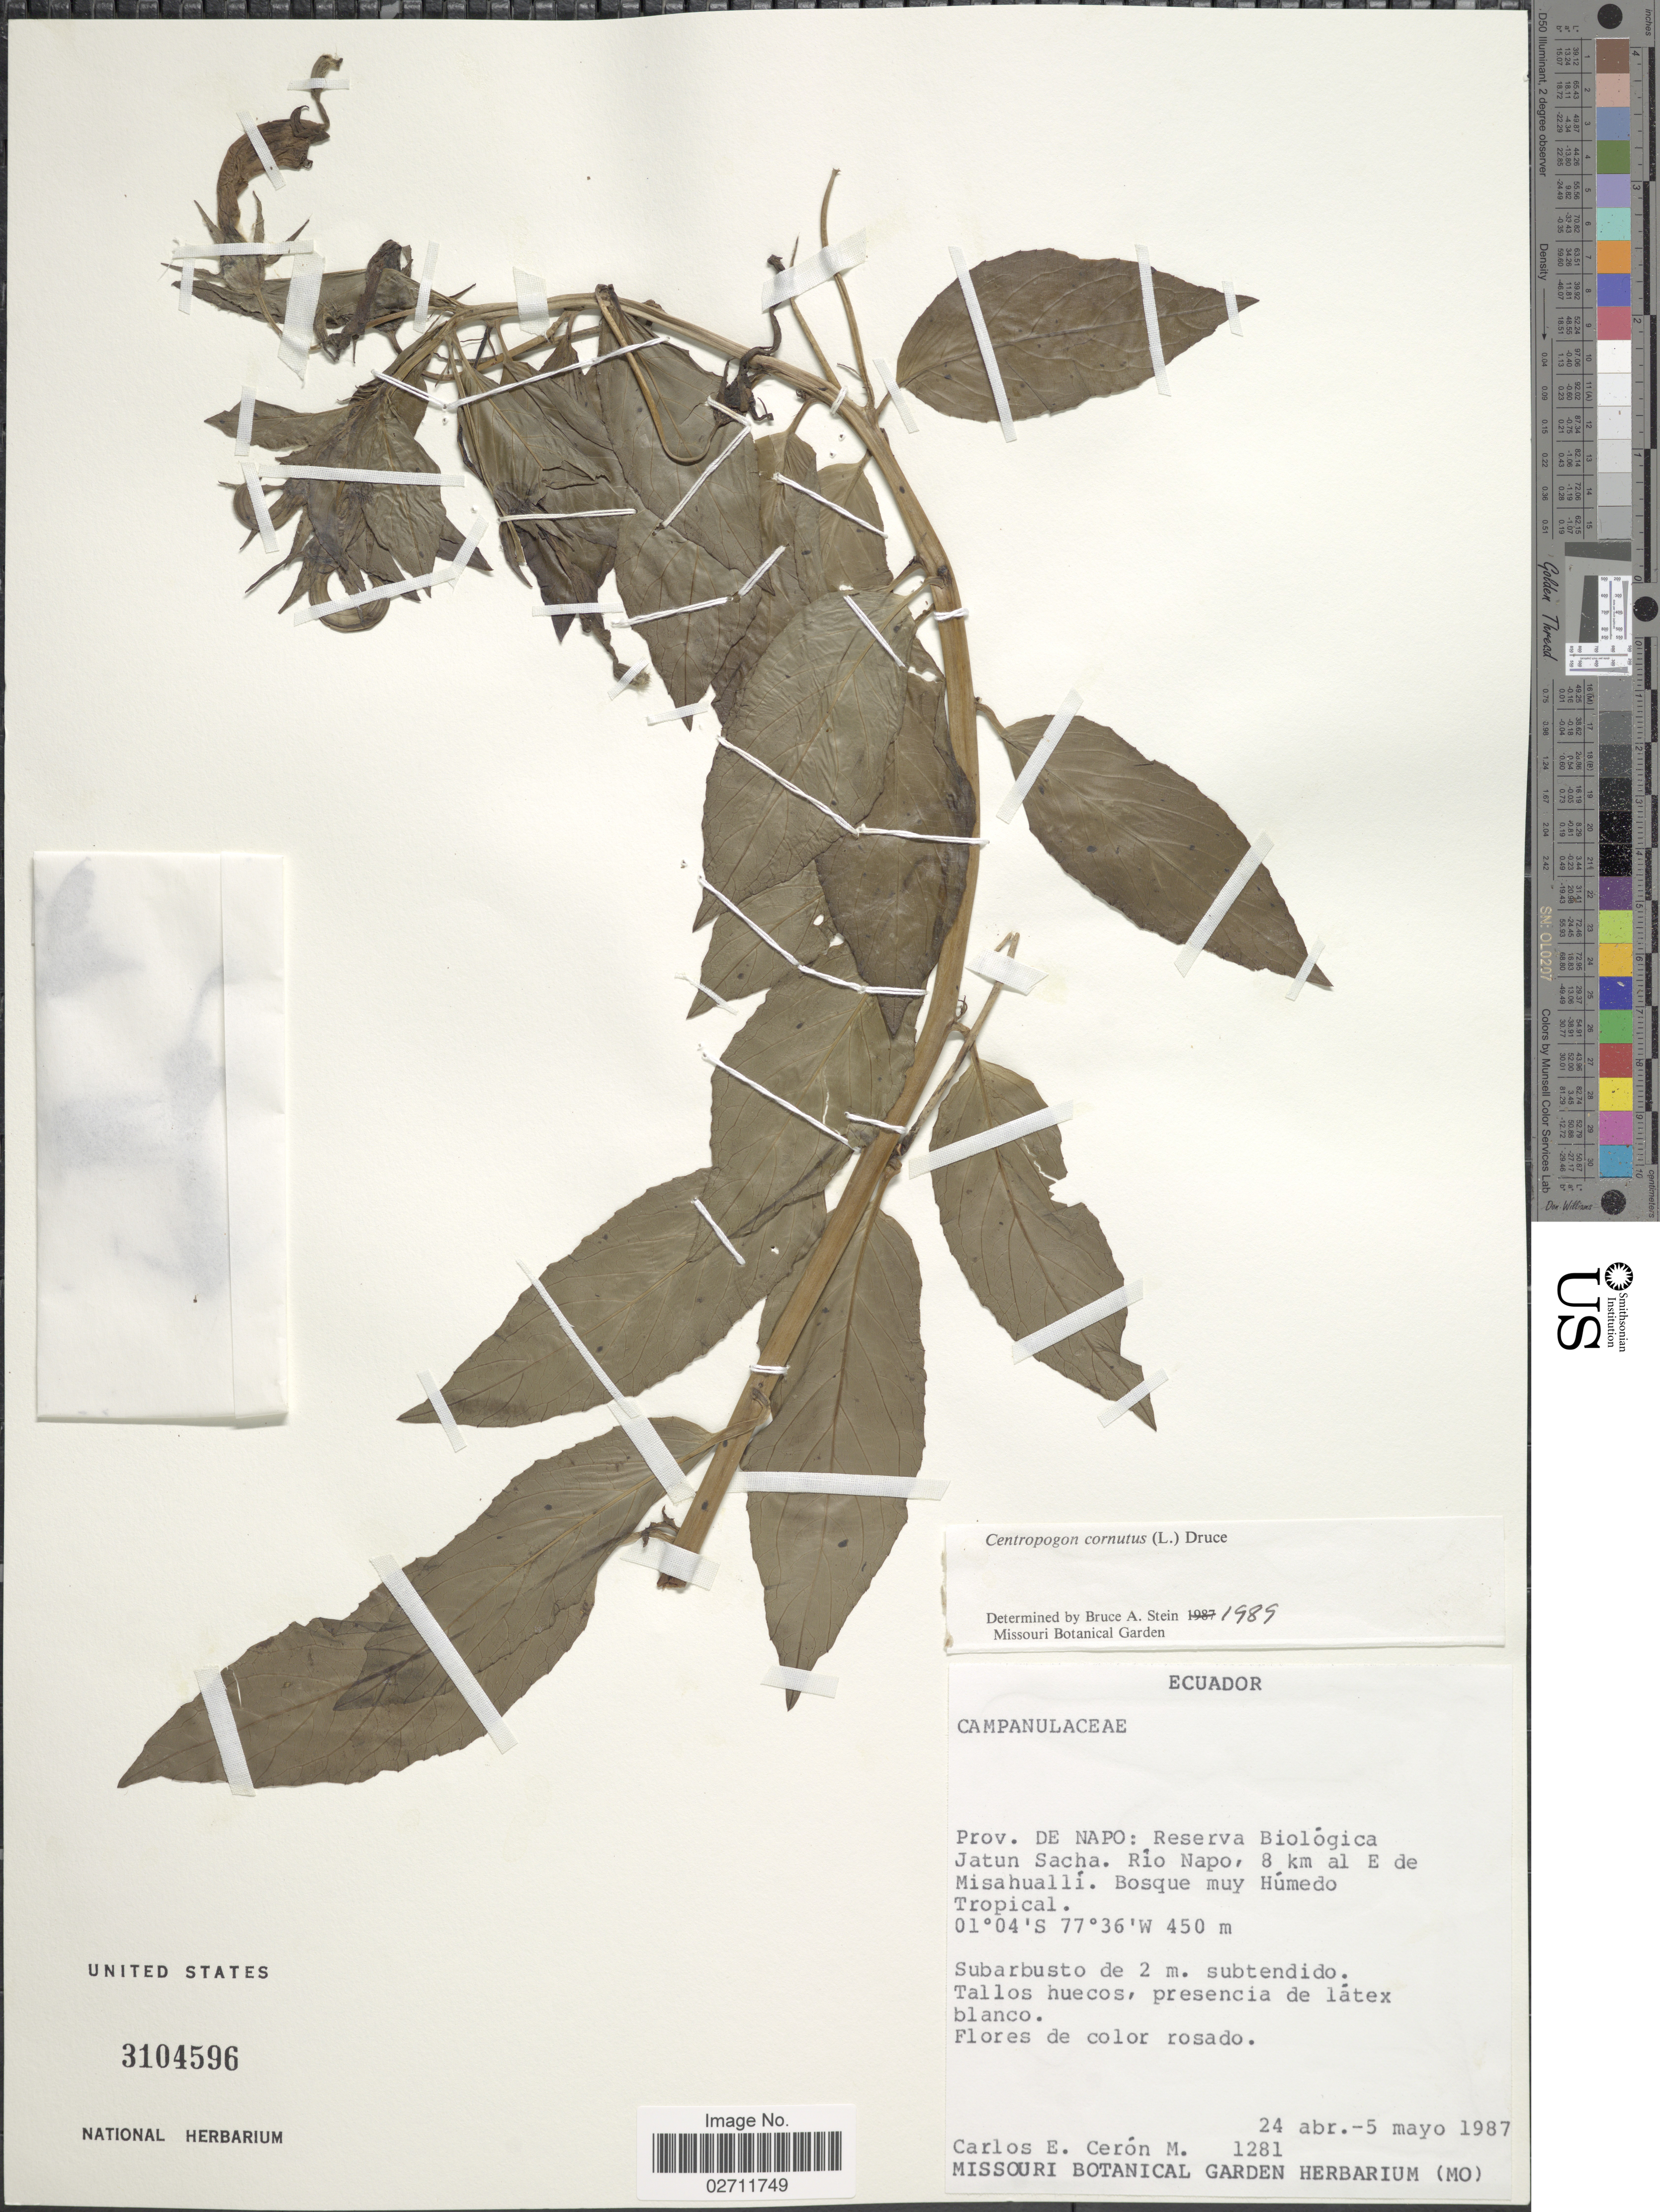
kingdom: Plantae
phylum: Tracheophyta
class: Magnoliopsida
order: Asterales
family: Campanulaceae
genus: Centropogon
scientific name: Centropogon cornutus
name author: (L.) Druce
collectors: C. E. Cerón M.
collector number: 1281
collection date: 1987-04-24/1987-05-05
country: Ecuador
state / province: Napo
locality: Reserva Biologica Jatun Sacha. Rio Napo, 8 km al E de Misahualli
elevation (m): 450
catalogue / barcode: US 3104596